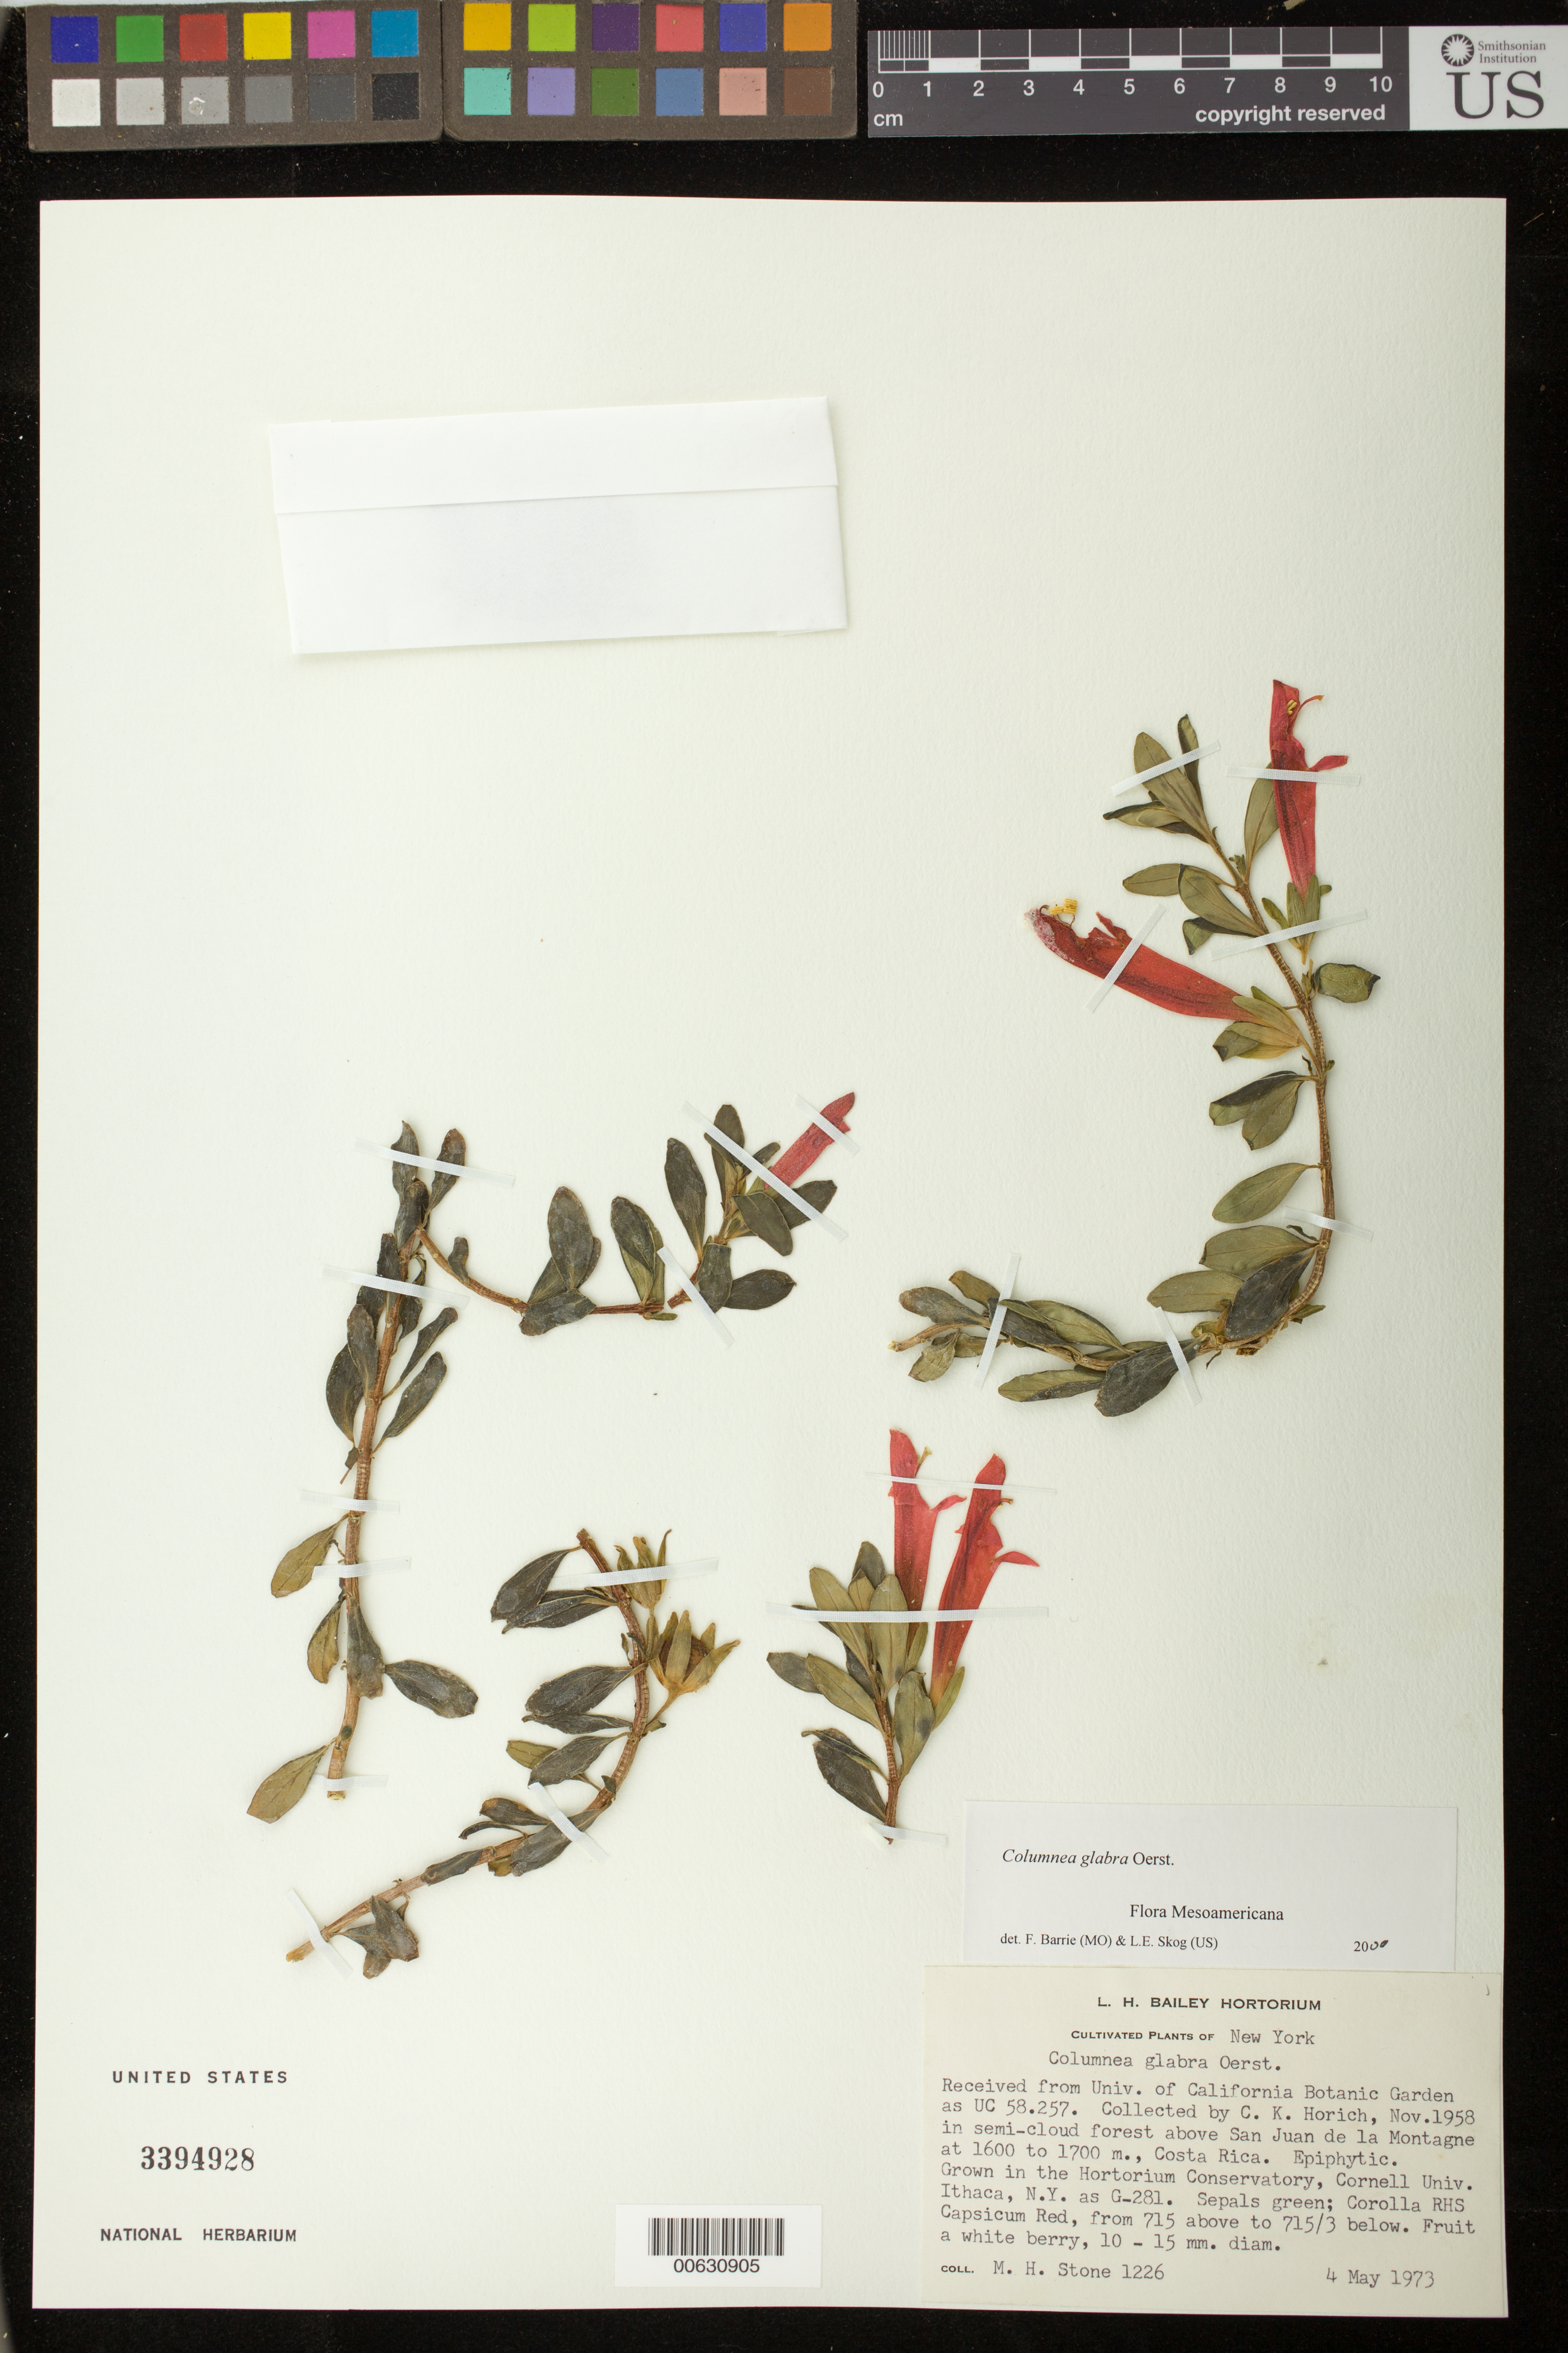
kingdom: Plantae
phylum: Tracheophyta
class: Magnoliopsida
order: Lamiales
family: Gesneriaceae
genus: Columnea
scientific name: Columnea glabra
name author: Oerst.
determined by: Skog, Laurence E.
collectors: M. Stone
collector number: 1226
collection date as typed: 04 May 1973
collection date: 1973-05-04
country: Costa Rica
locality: Grown in the Hortorium Conservatory, Cornell Univ. Ithaca, N.Y.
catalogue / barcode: US 3394928